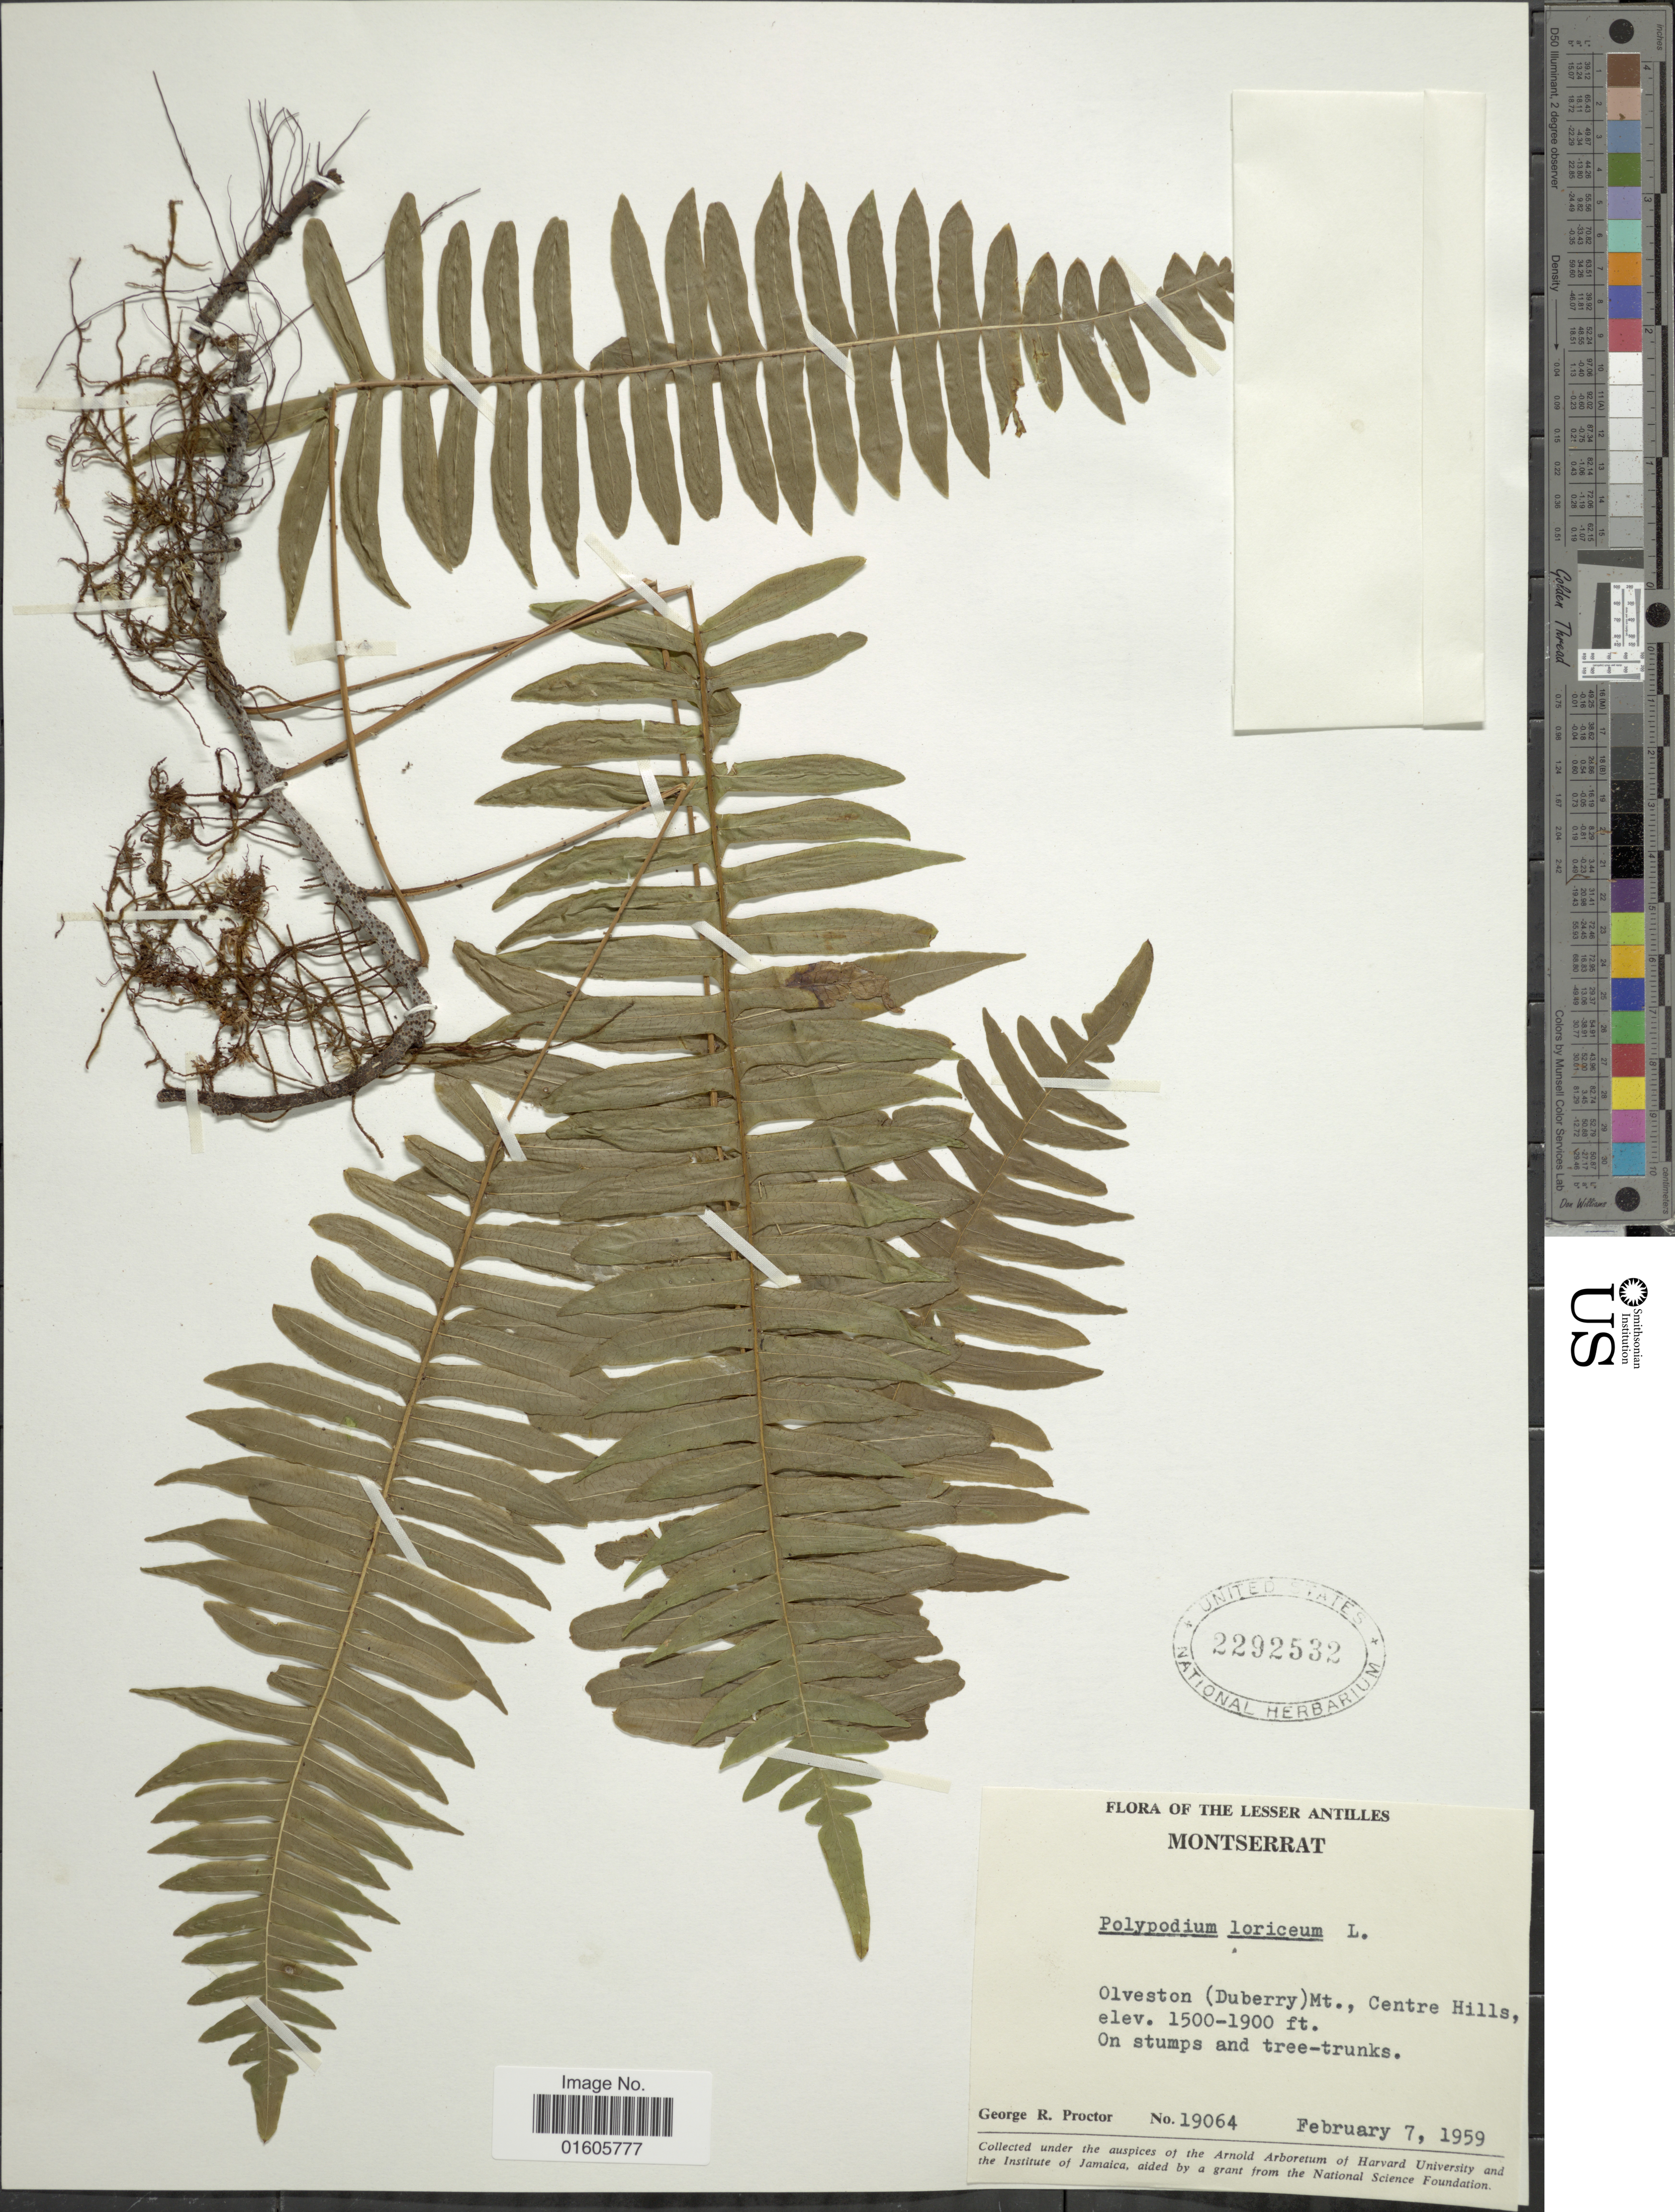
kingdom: Plantae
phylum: Tracheophyta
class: Polypodiopsida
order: Polypodiales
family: Polypodiaceae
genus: Serpocaulon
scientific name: Serpocaulon loriceum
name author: (L.) A.R. Sm.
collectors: G. R. Proctor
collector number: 19064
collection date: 1959-02-07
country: Montserrat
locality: Lesser Antilles. Montserrat. Olveston (Duberry) Mt., Centre Hills.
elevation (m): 457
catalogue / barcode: US 2292532